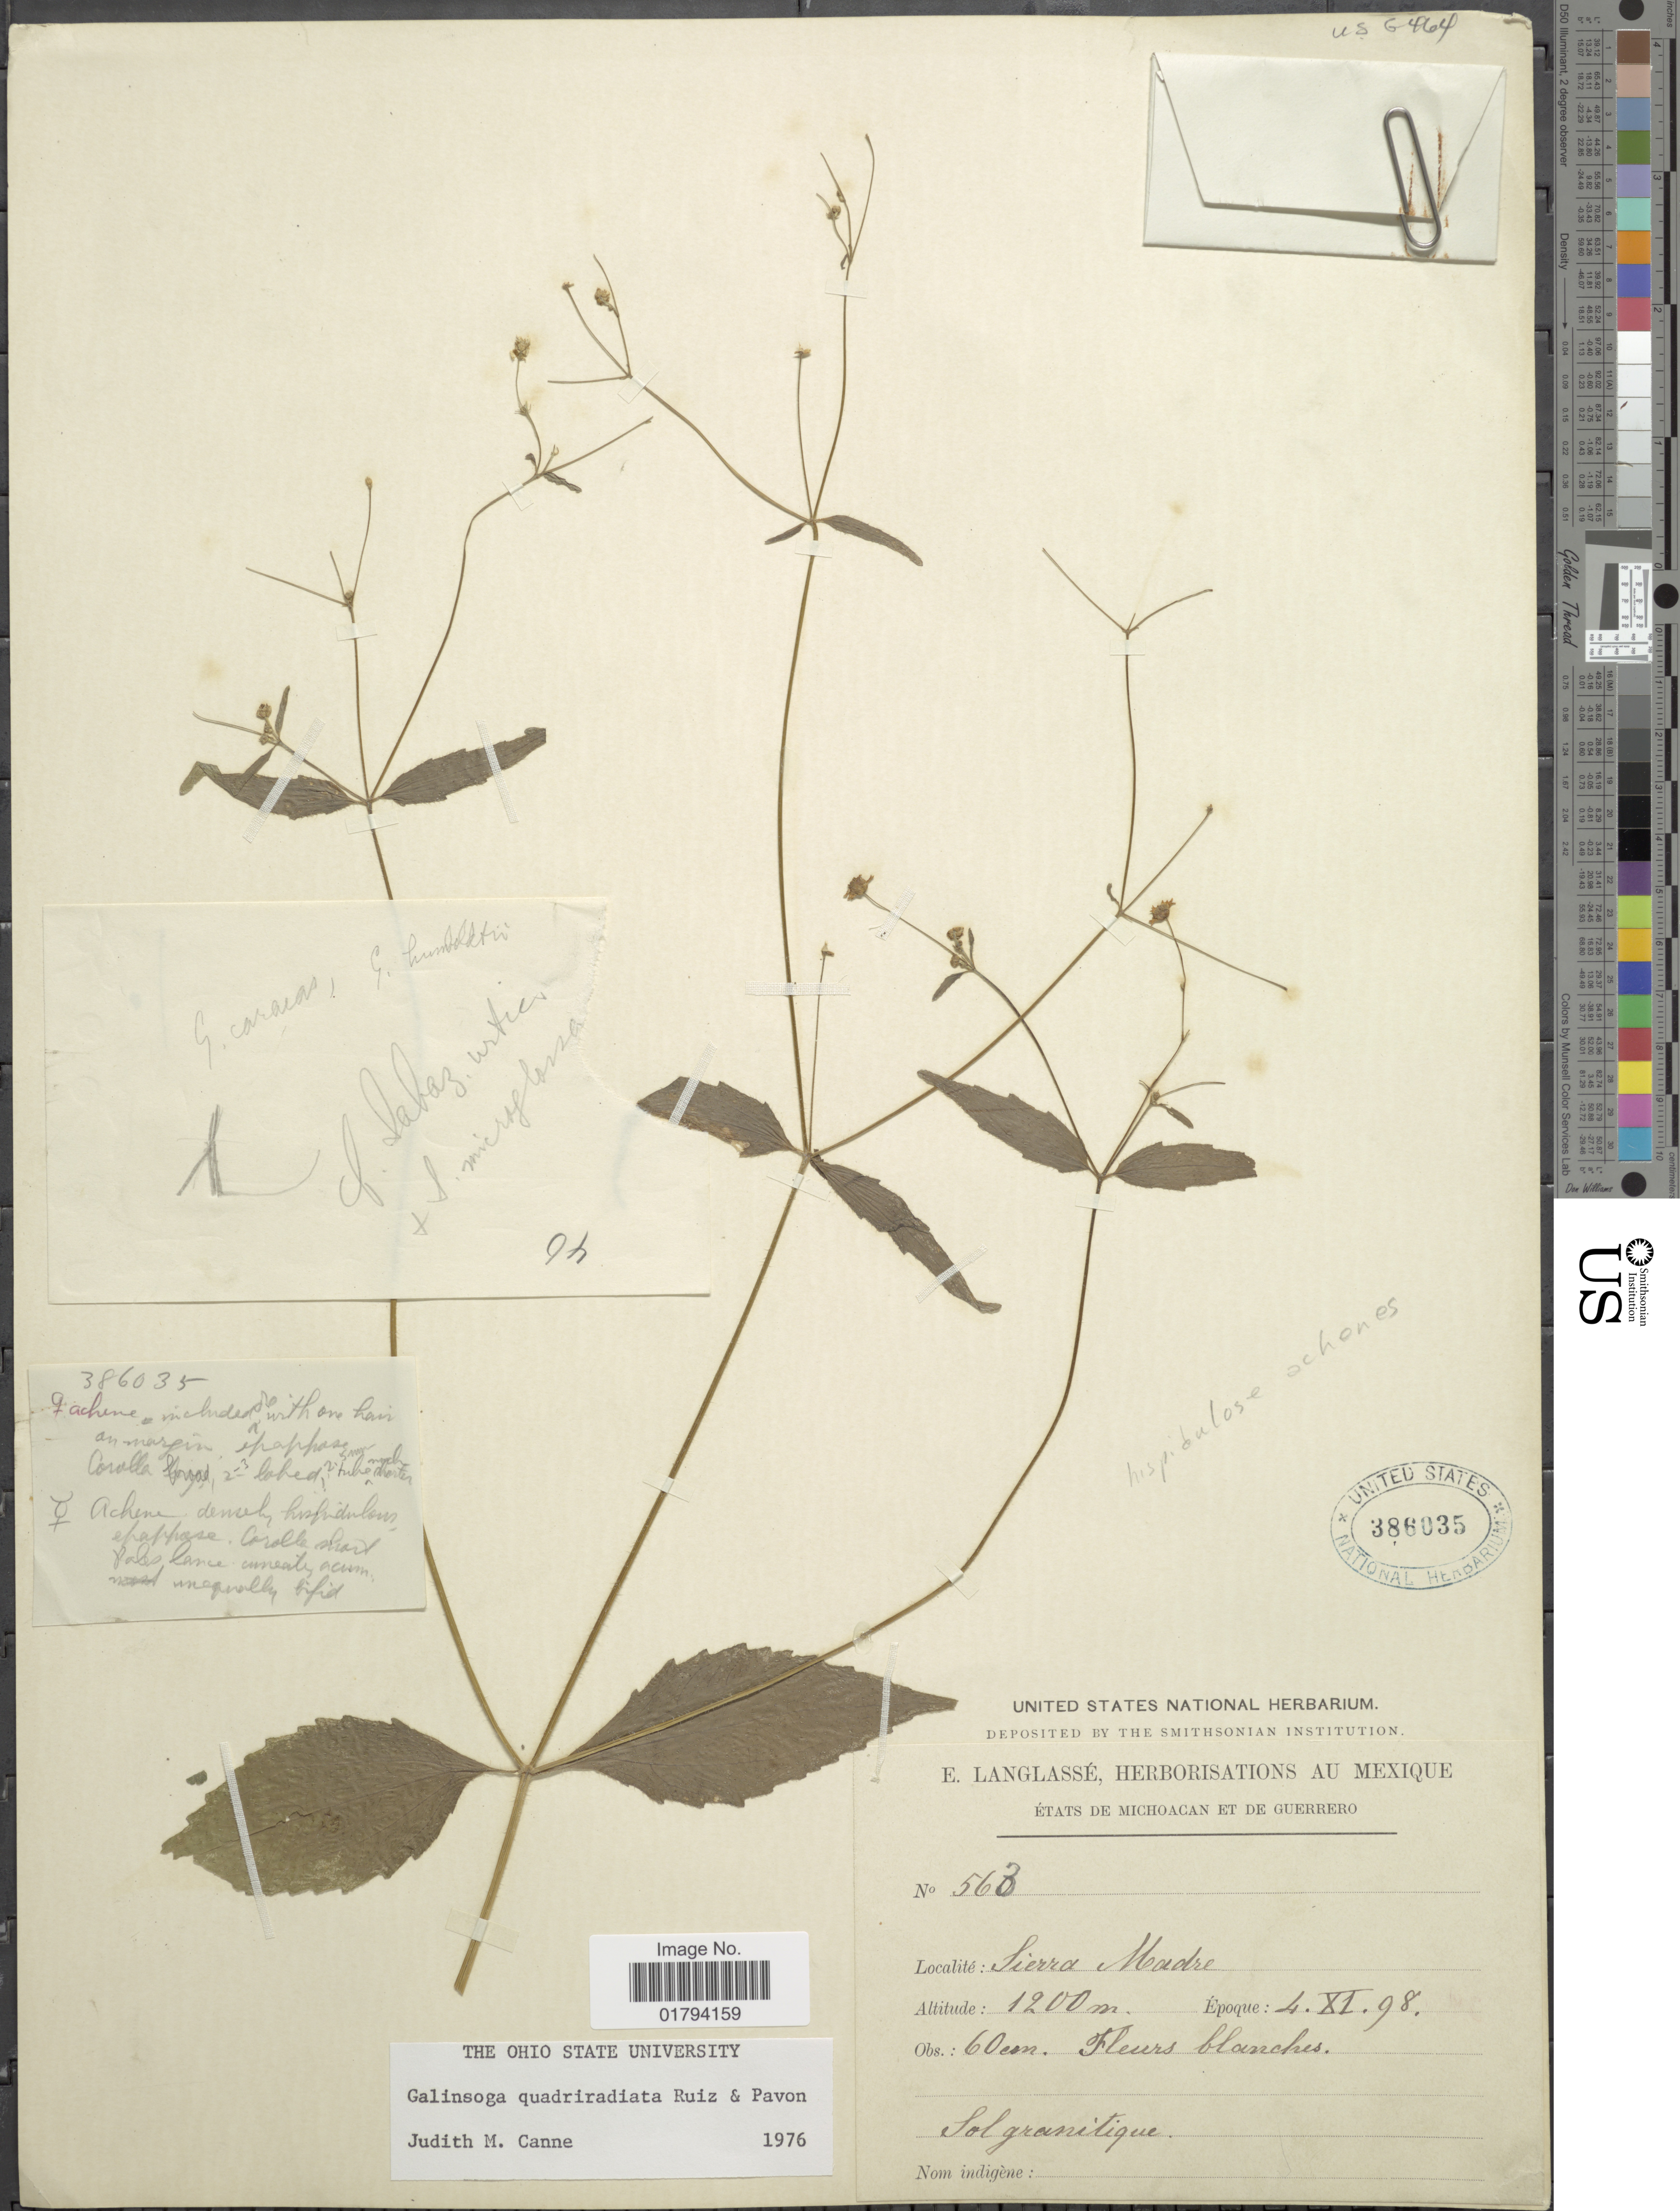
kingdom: Plantae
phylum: Tracheophyta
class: Magnoliopsida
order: Asterales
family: Asteraceae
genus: Galinsoga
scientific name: Galinsoga quadriradiata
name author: Ruiz & Pav.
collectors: E. Langlassé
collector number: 563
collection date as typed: Transcribed d/m/y: 4/11/98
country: Mexico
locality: Etats de Michoacan et de Guerreri, Sierra Madre.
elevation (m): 1200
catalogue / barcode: US 386035